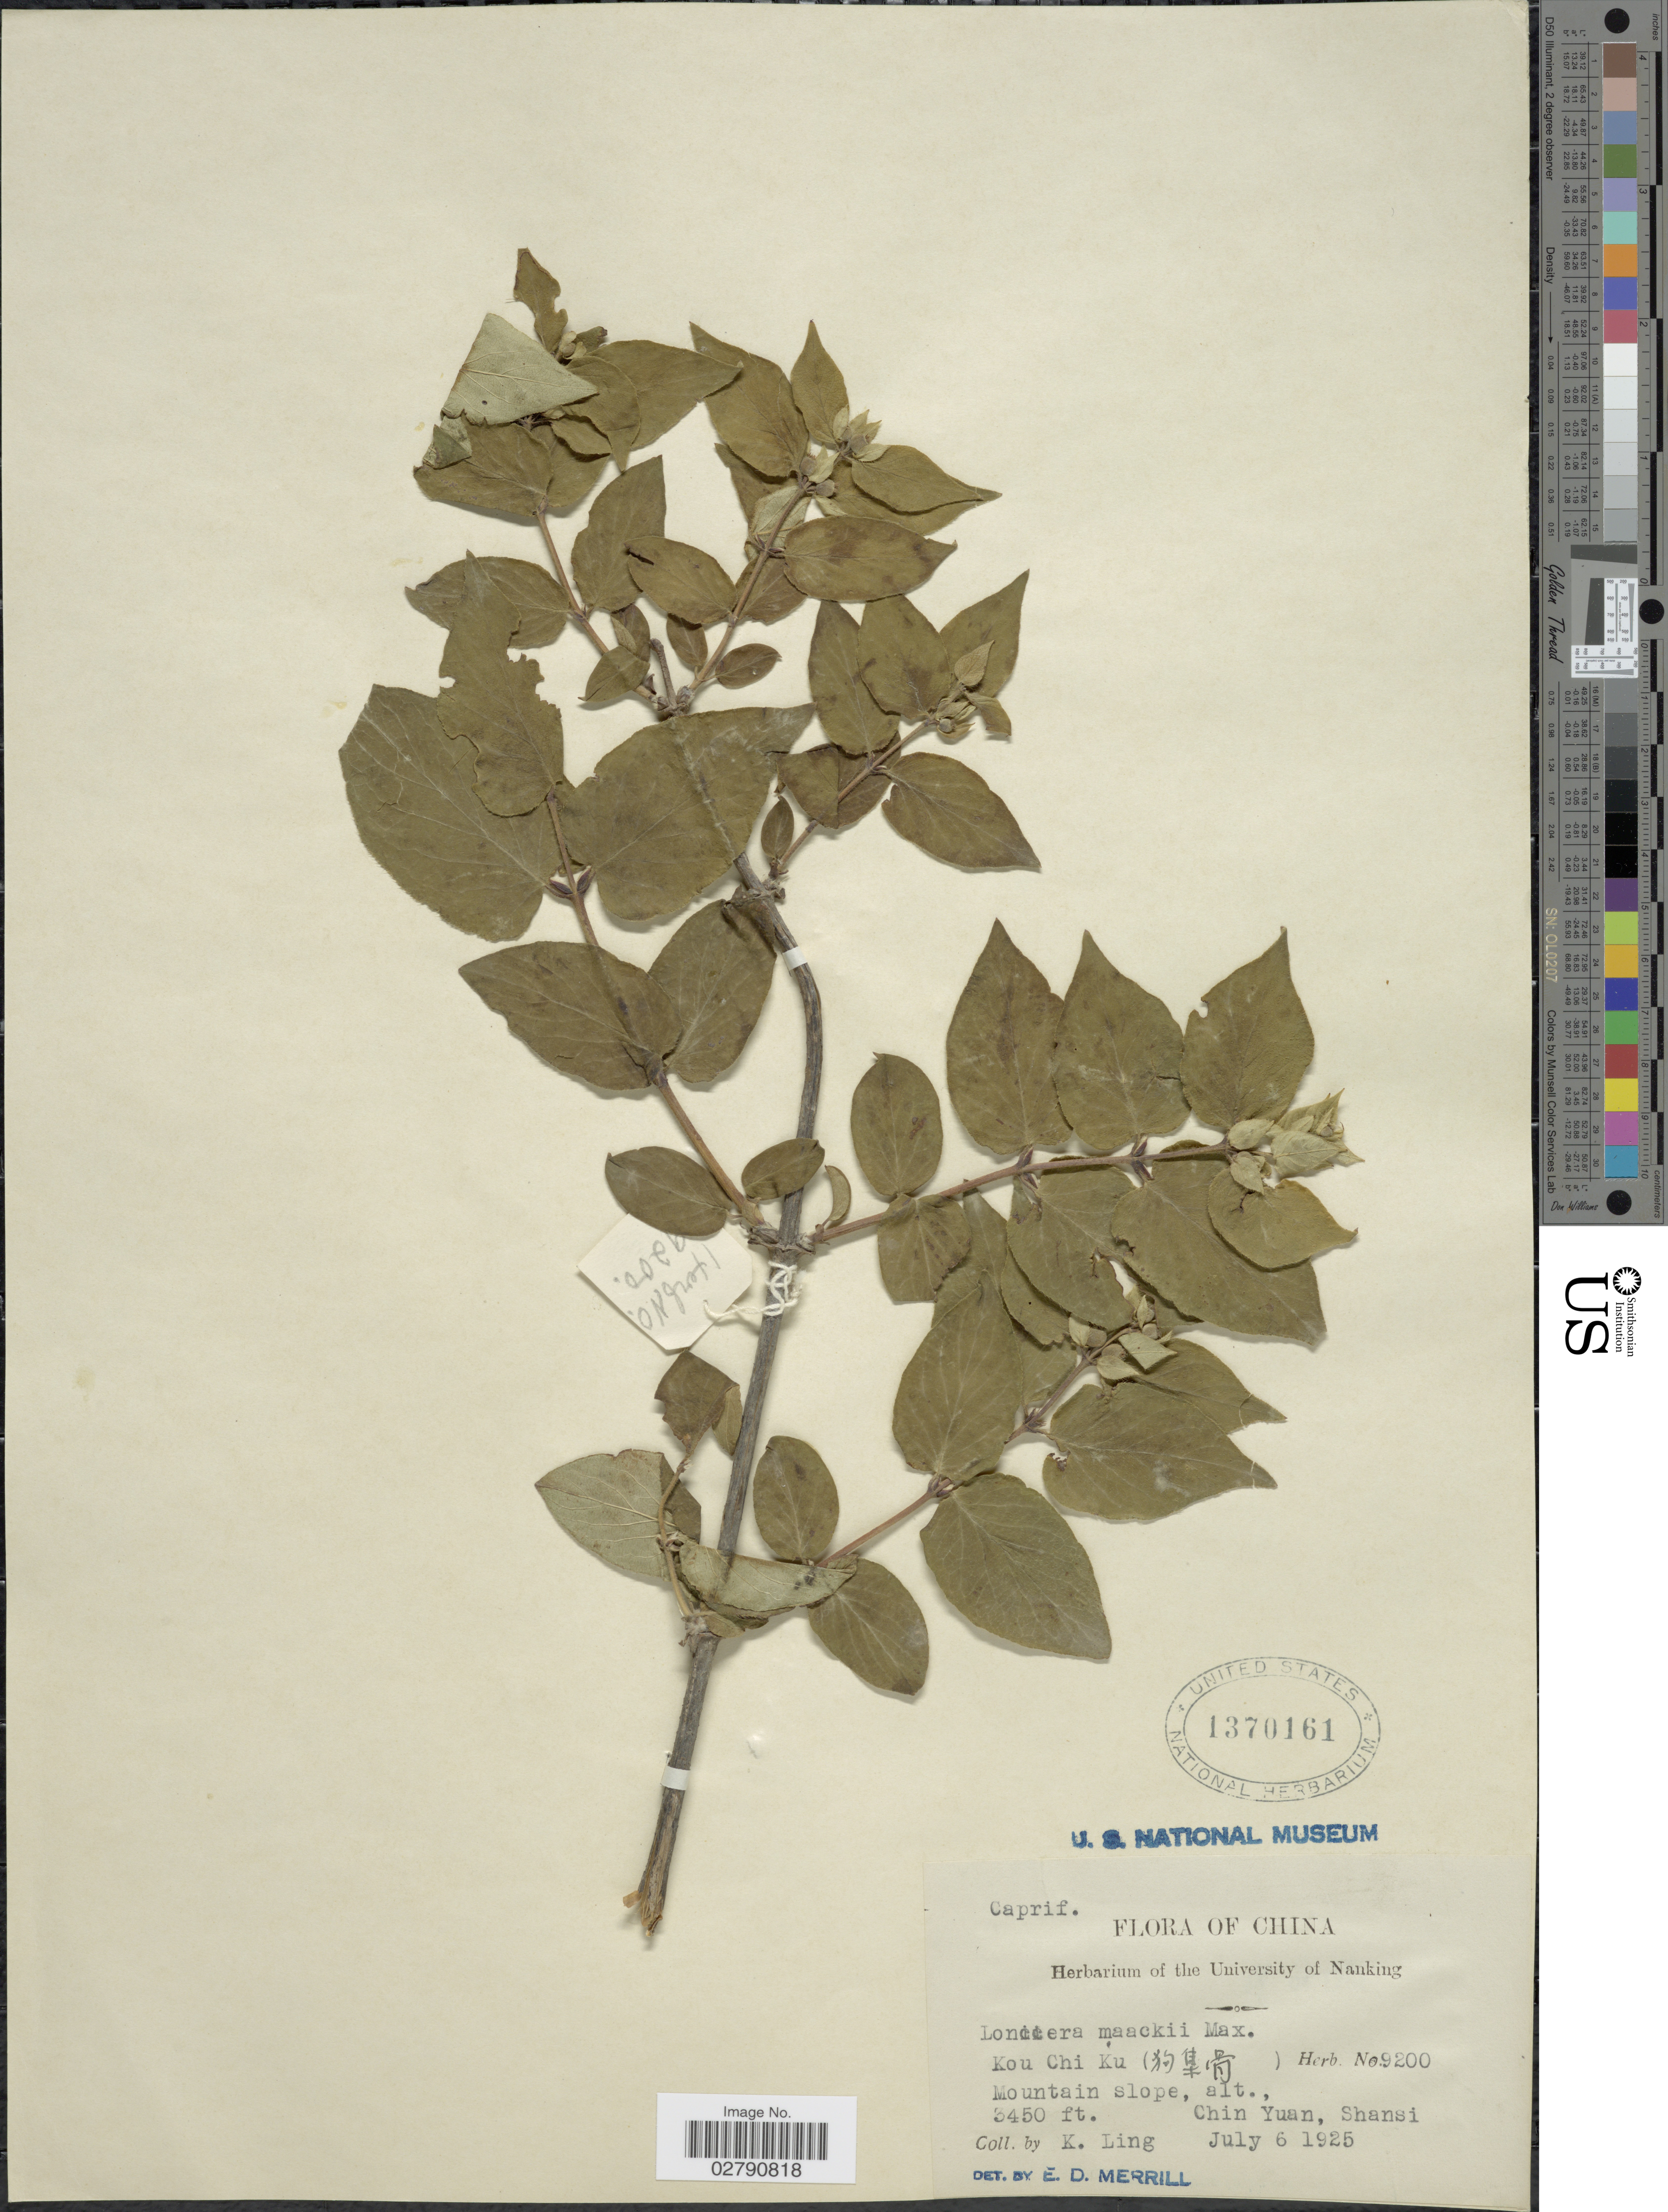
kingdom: Plantae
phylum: Tracheophyta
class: Magnoliopsida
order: Dipsacales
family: Caprifoliaceae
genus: Lonicera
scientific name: Lonicera maackii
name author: (Rupr.) Maxim.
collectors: K. Ling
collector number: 9200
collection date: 1925-07-06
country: China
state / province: Shanxi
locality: Kou Chi Ku (X) Mountain slope, Chin Yuan, Shansi.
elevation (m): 1052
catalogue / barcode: US 1370161